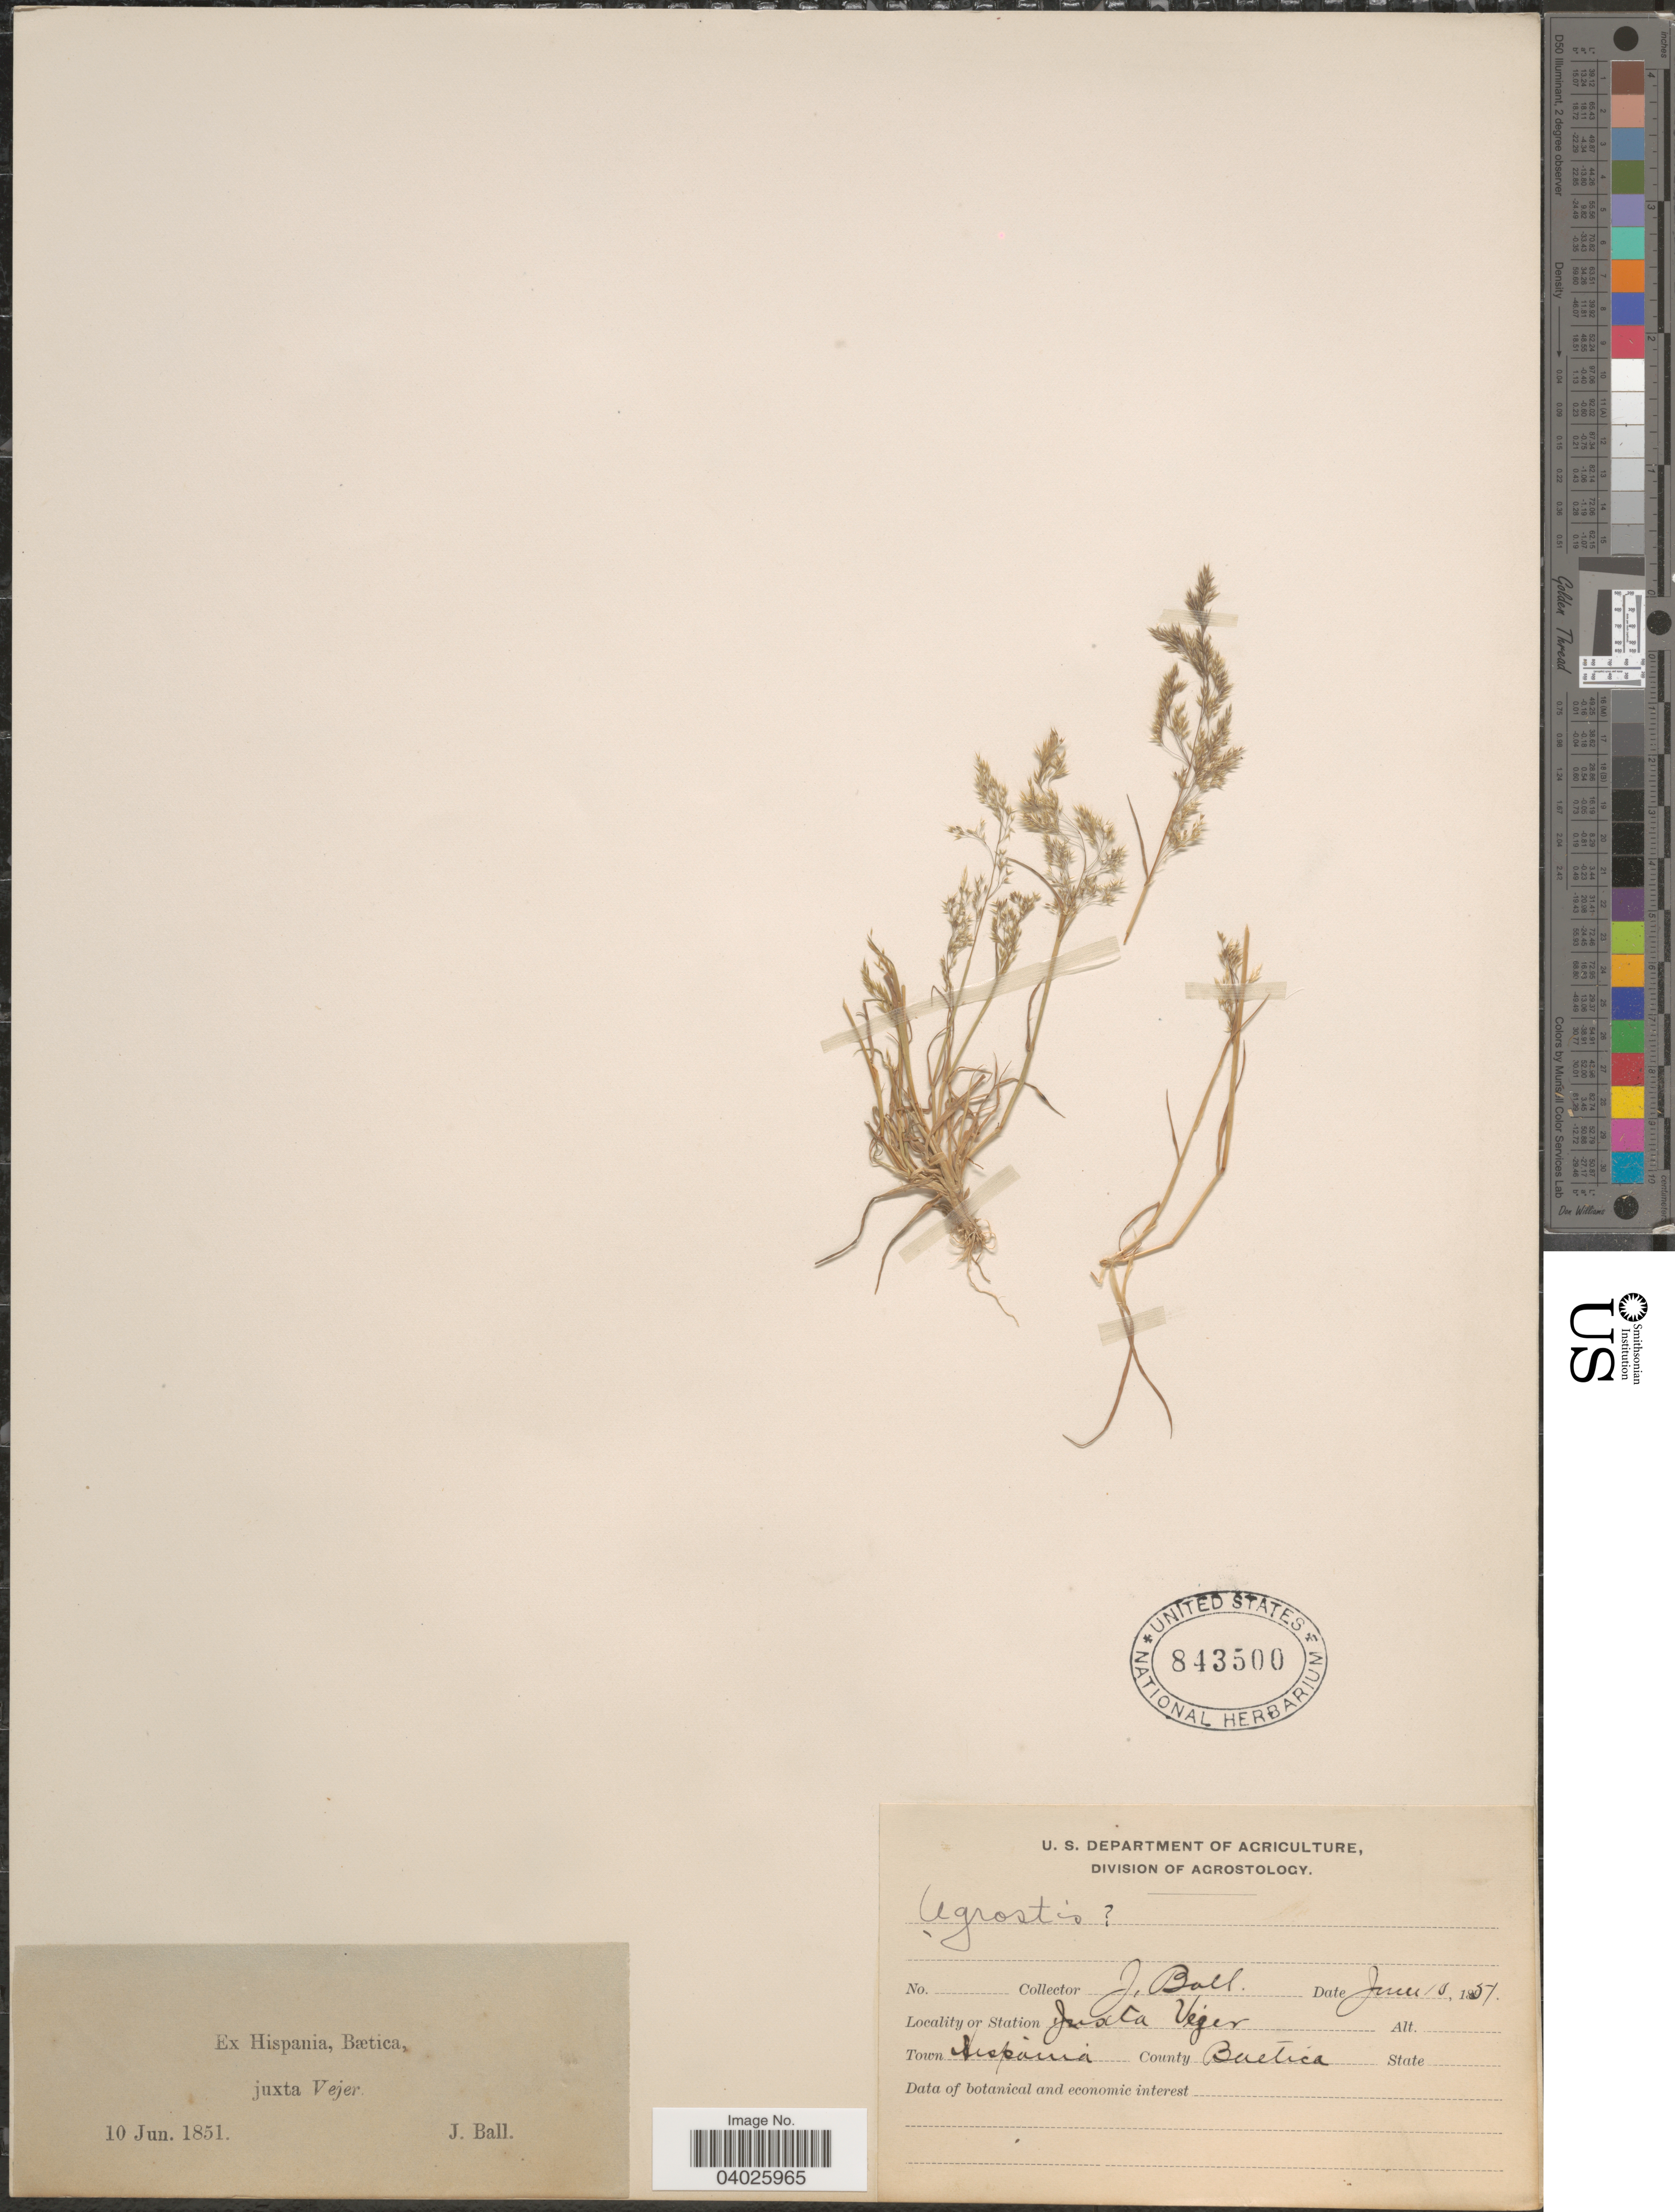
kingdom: Plantae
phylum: Tracheophyta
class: Liliopsida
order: Poales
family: Poaceae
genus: Agrostis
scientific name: Agrostis sp.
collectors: J. Ball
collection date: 1851-06-10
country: Spain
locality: Ex Hispania, Bætica, juxta Vejer.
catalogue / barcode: US 843500